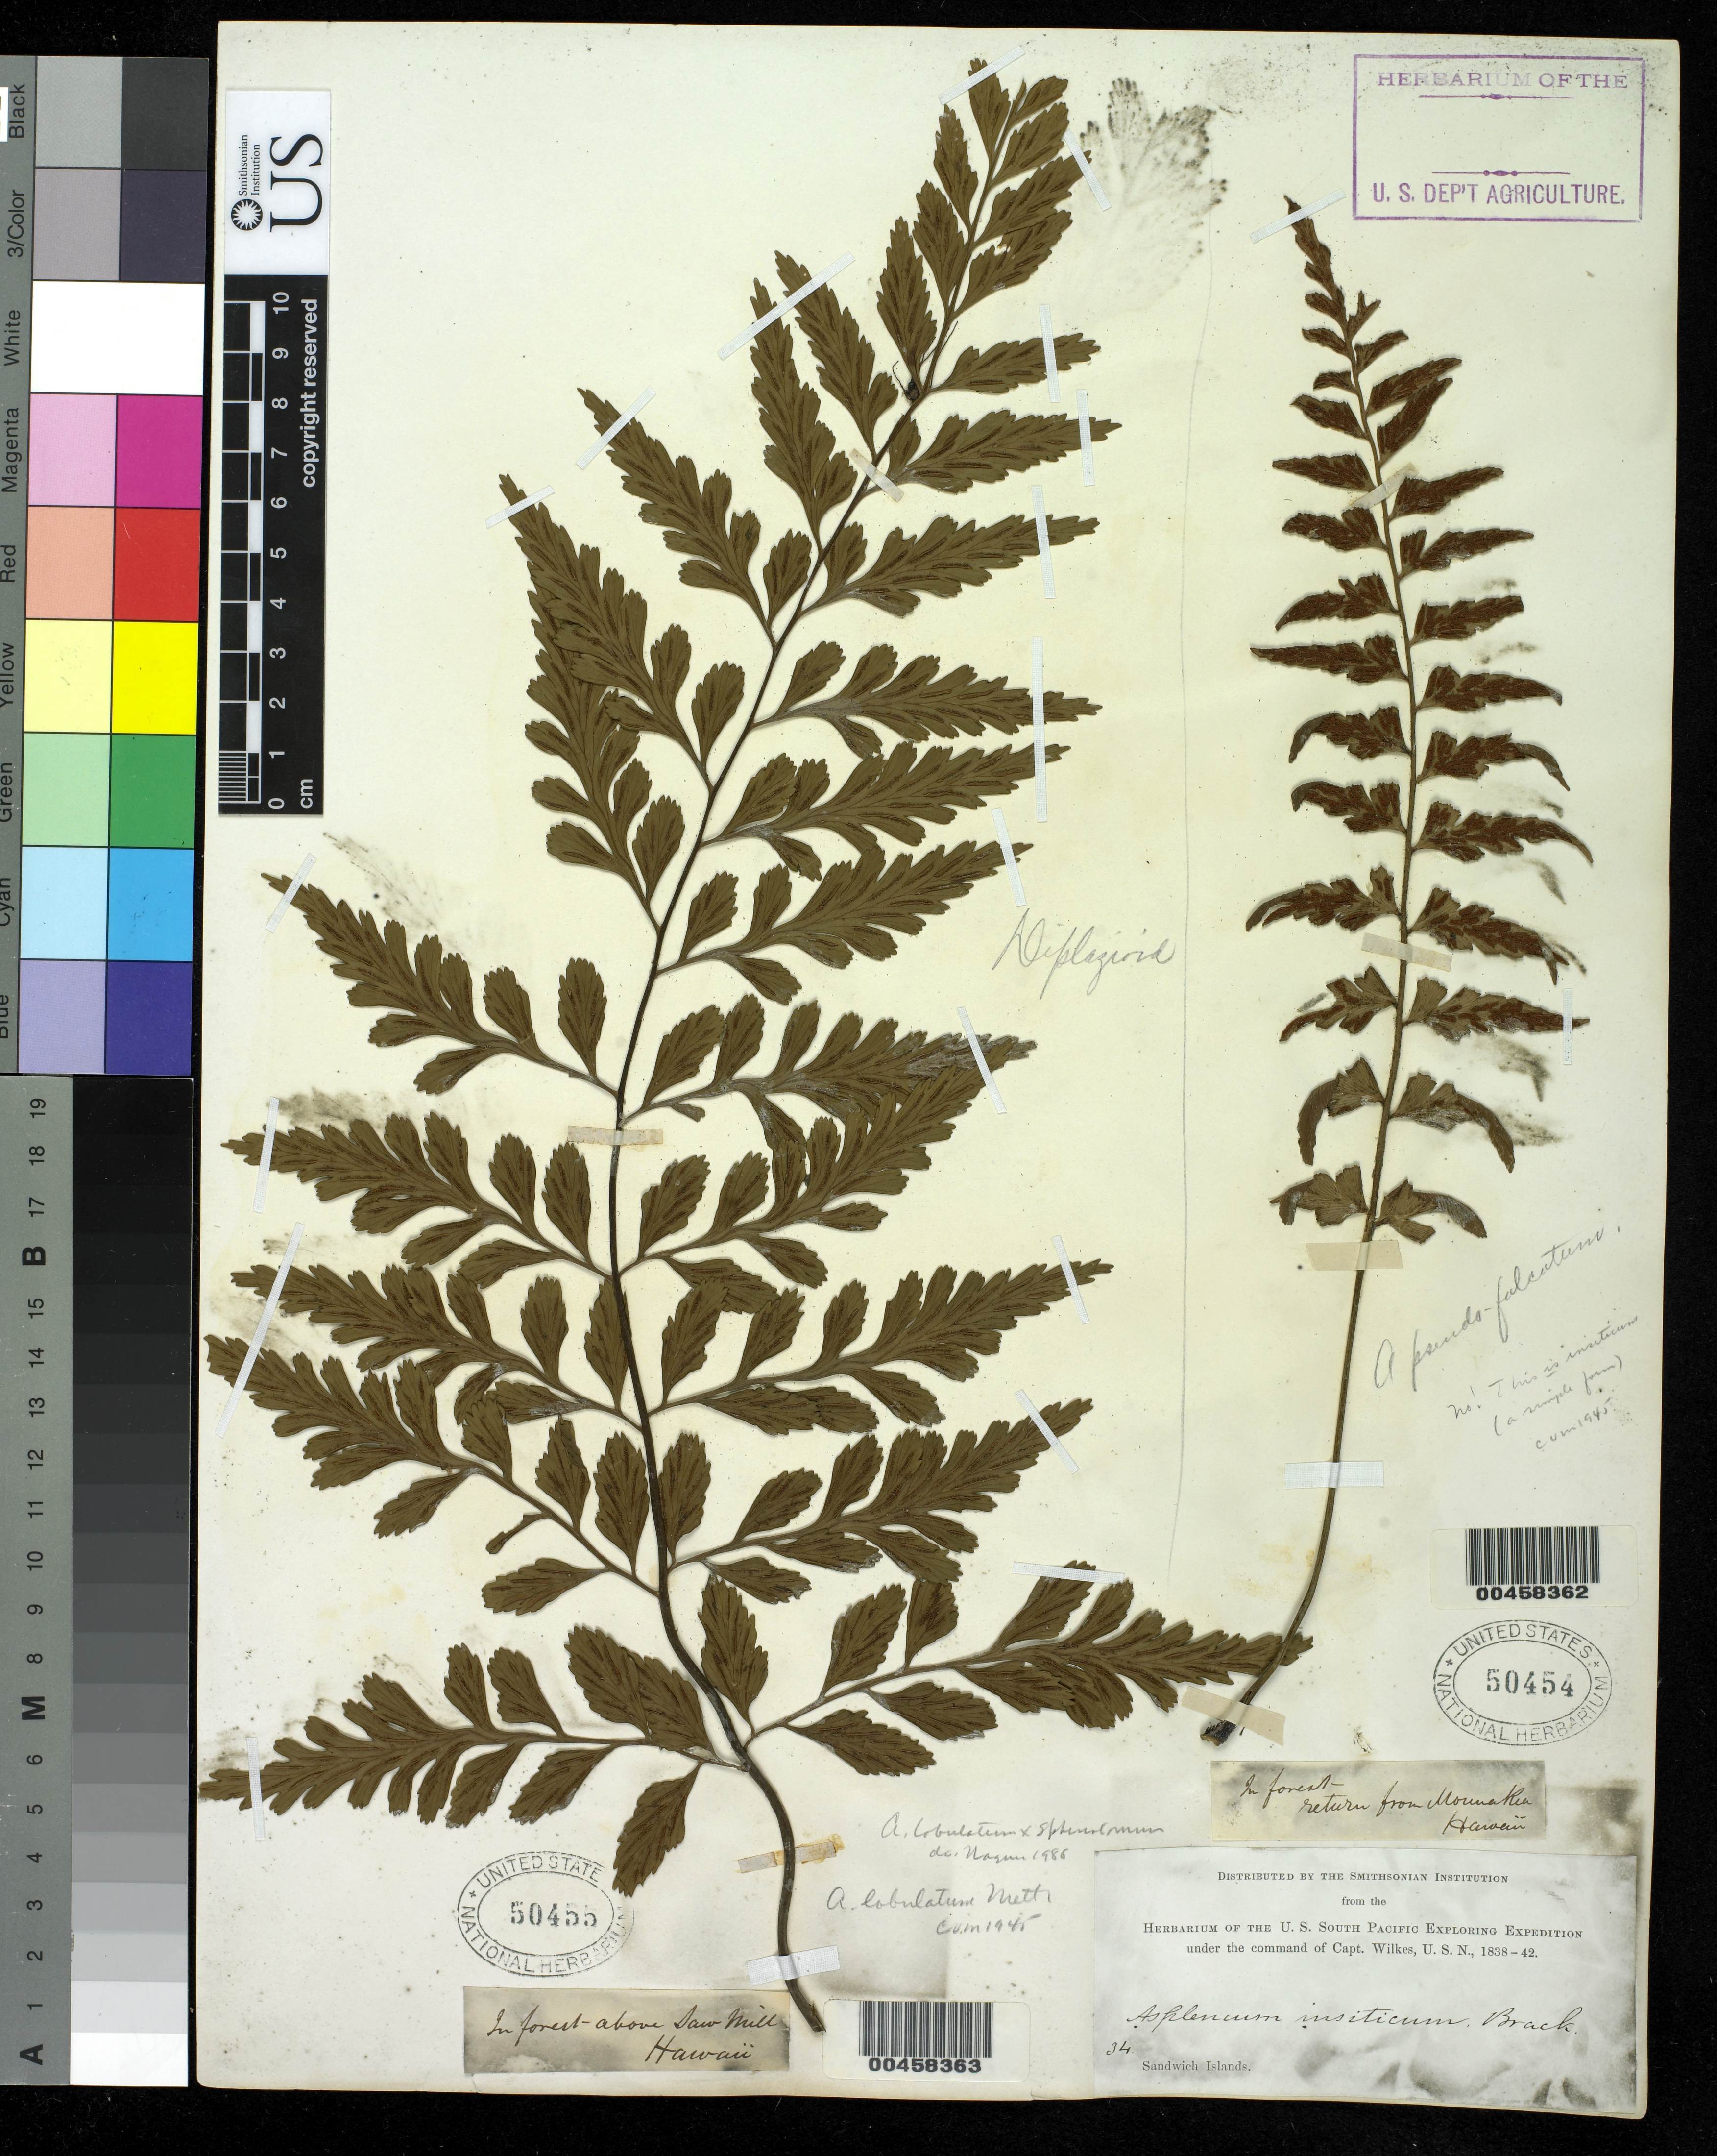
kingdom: Plantae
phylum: Tracheophyta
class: Polypodiopsida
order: Polypodiales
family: Aspleniaceae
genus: Asplenium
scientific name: Asplenium insiticium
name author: Brack. in Wilkes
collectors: Wilkes Explor. Exped.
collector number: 34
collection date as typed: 1838 to -- --- 1842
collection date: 1838/1842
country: United States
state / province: Hawaii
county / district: Hawaii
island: Hawaii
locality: Sandwich Islands, In forest return from Mounakea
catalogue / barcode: US 50454